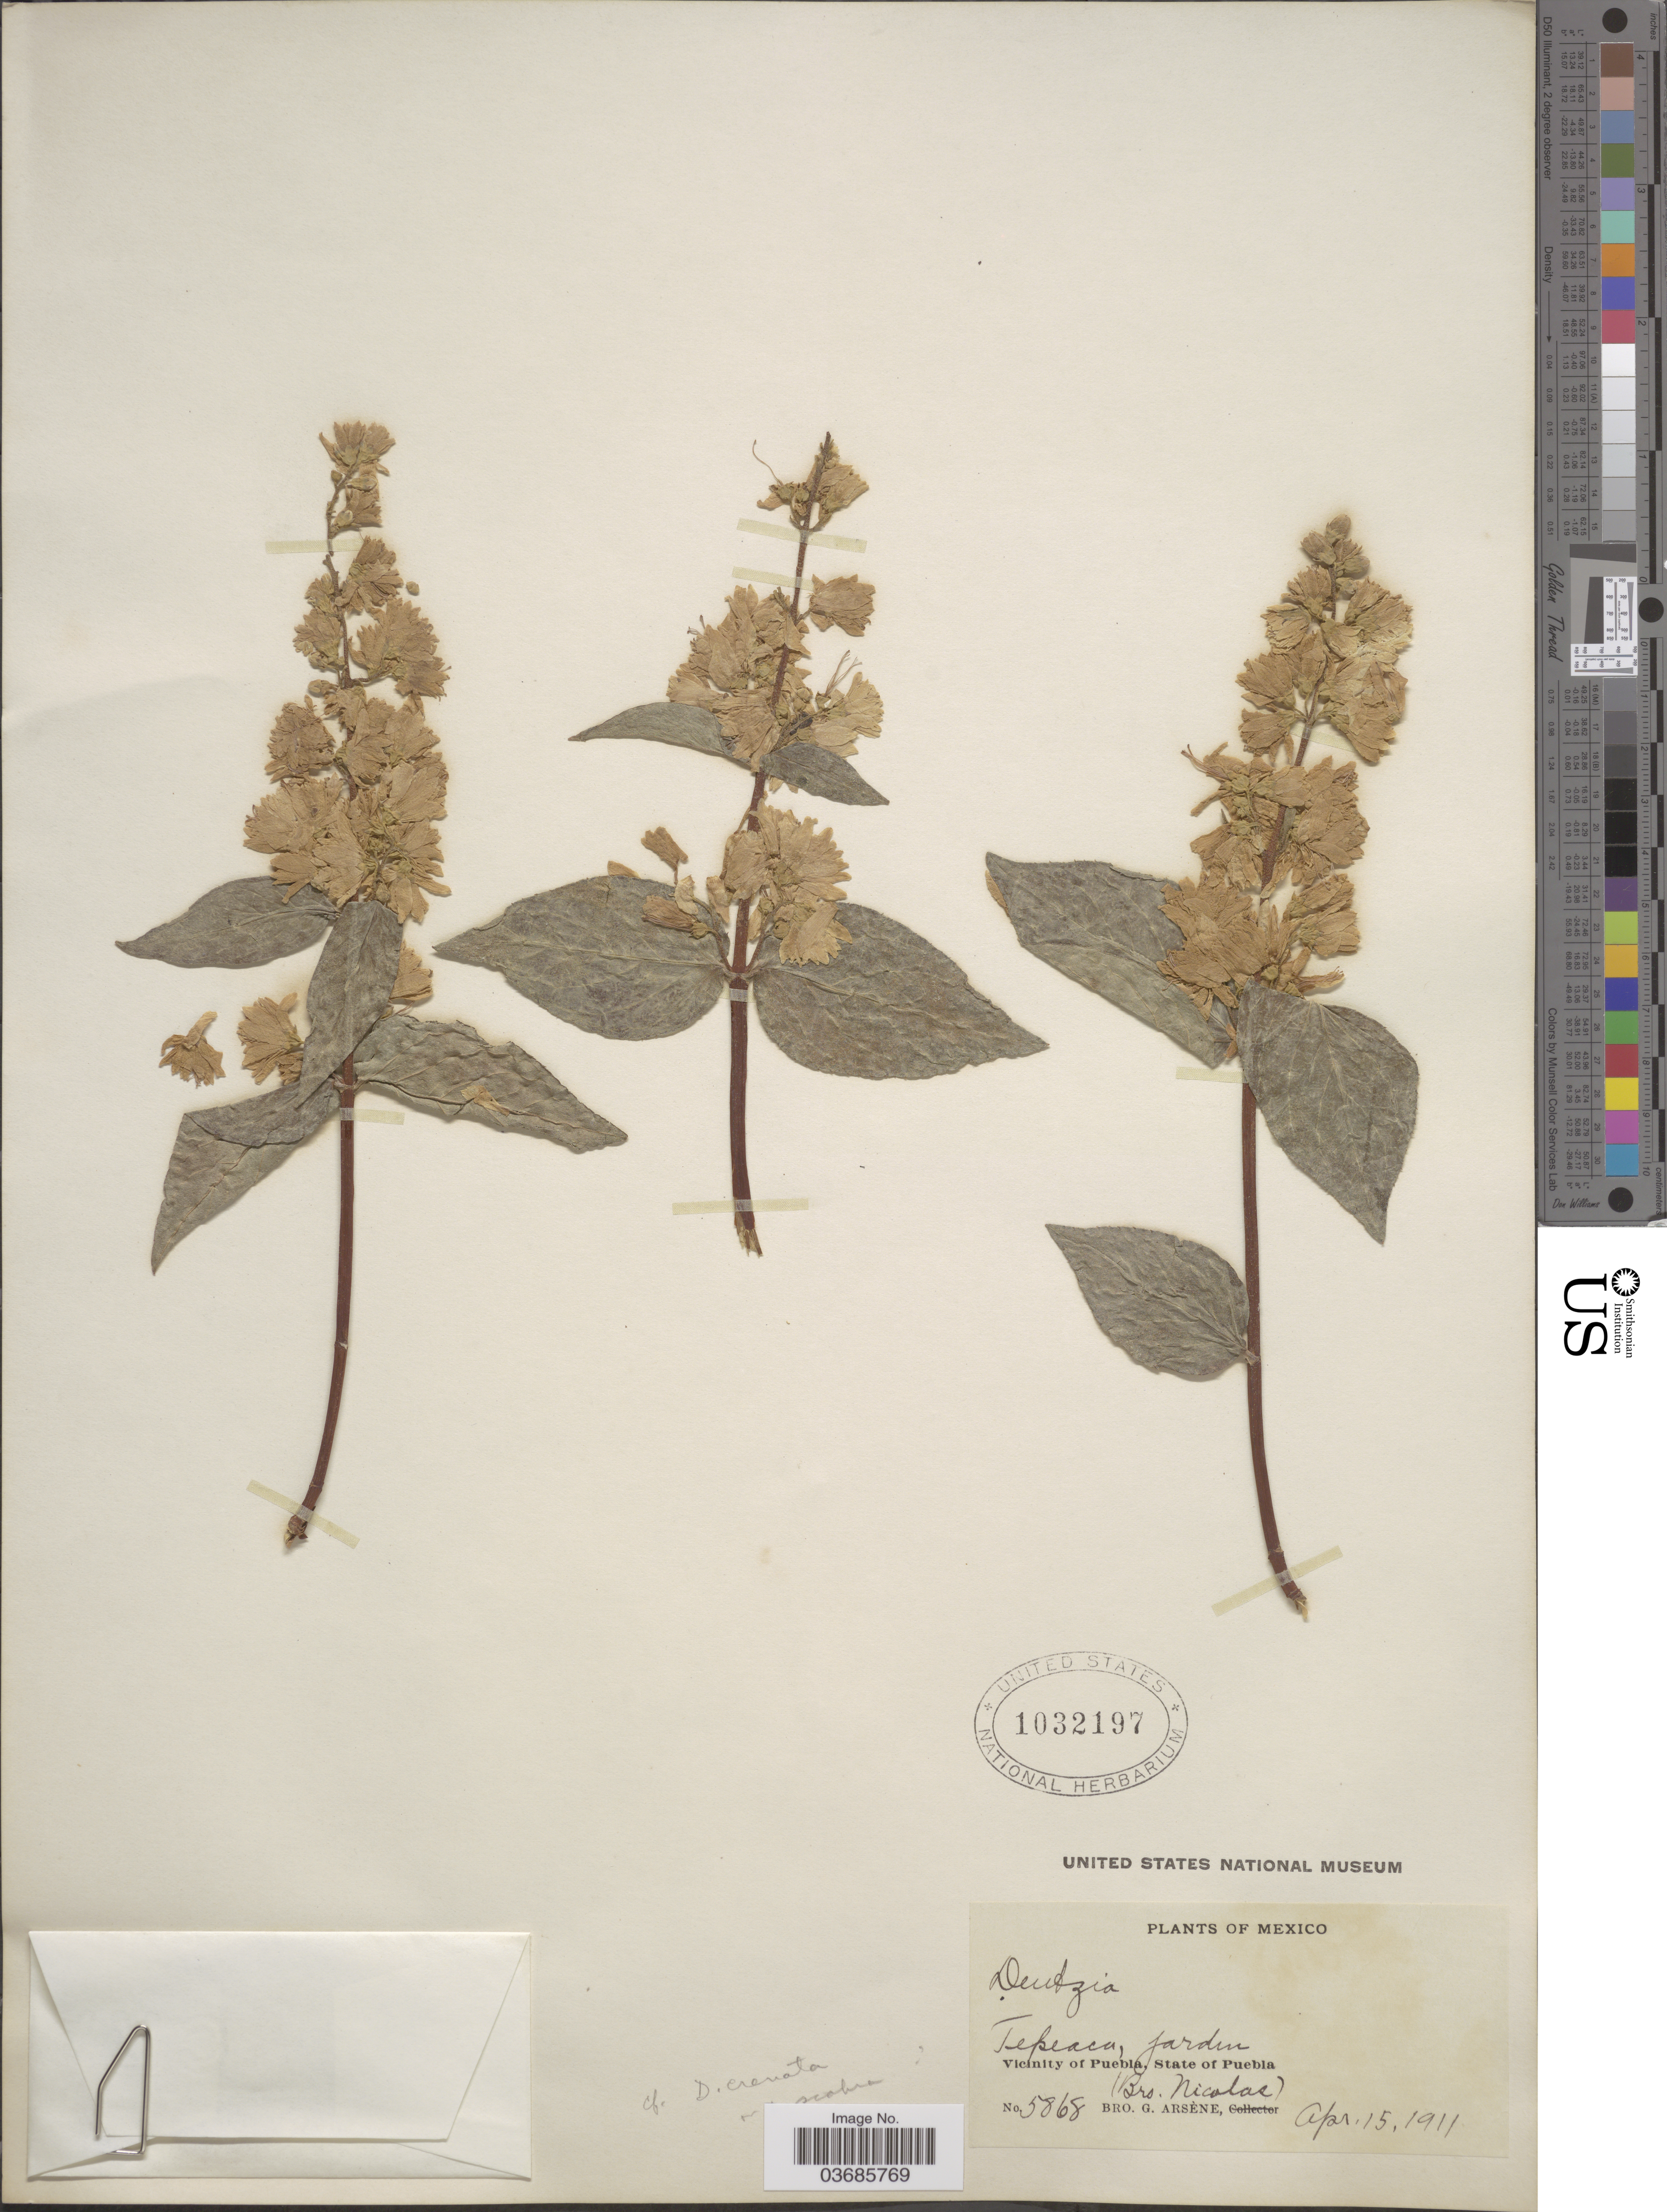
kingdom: Plantae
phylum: Tracheophyta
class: Magnoliopsida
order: Cornales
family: Hydrangeaceae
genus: Deutzia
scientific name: Deutzia crenata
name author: Siebold & Zucc.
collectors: Bro. G. Arsène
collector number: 5868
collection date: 1911-04-15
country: Mexico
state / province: Puebla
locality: Tepeaca, jardin. Vicinity of Puebla.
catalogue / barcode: US 1032197